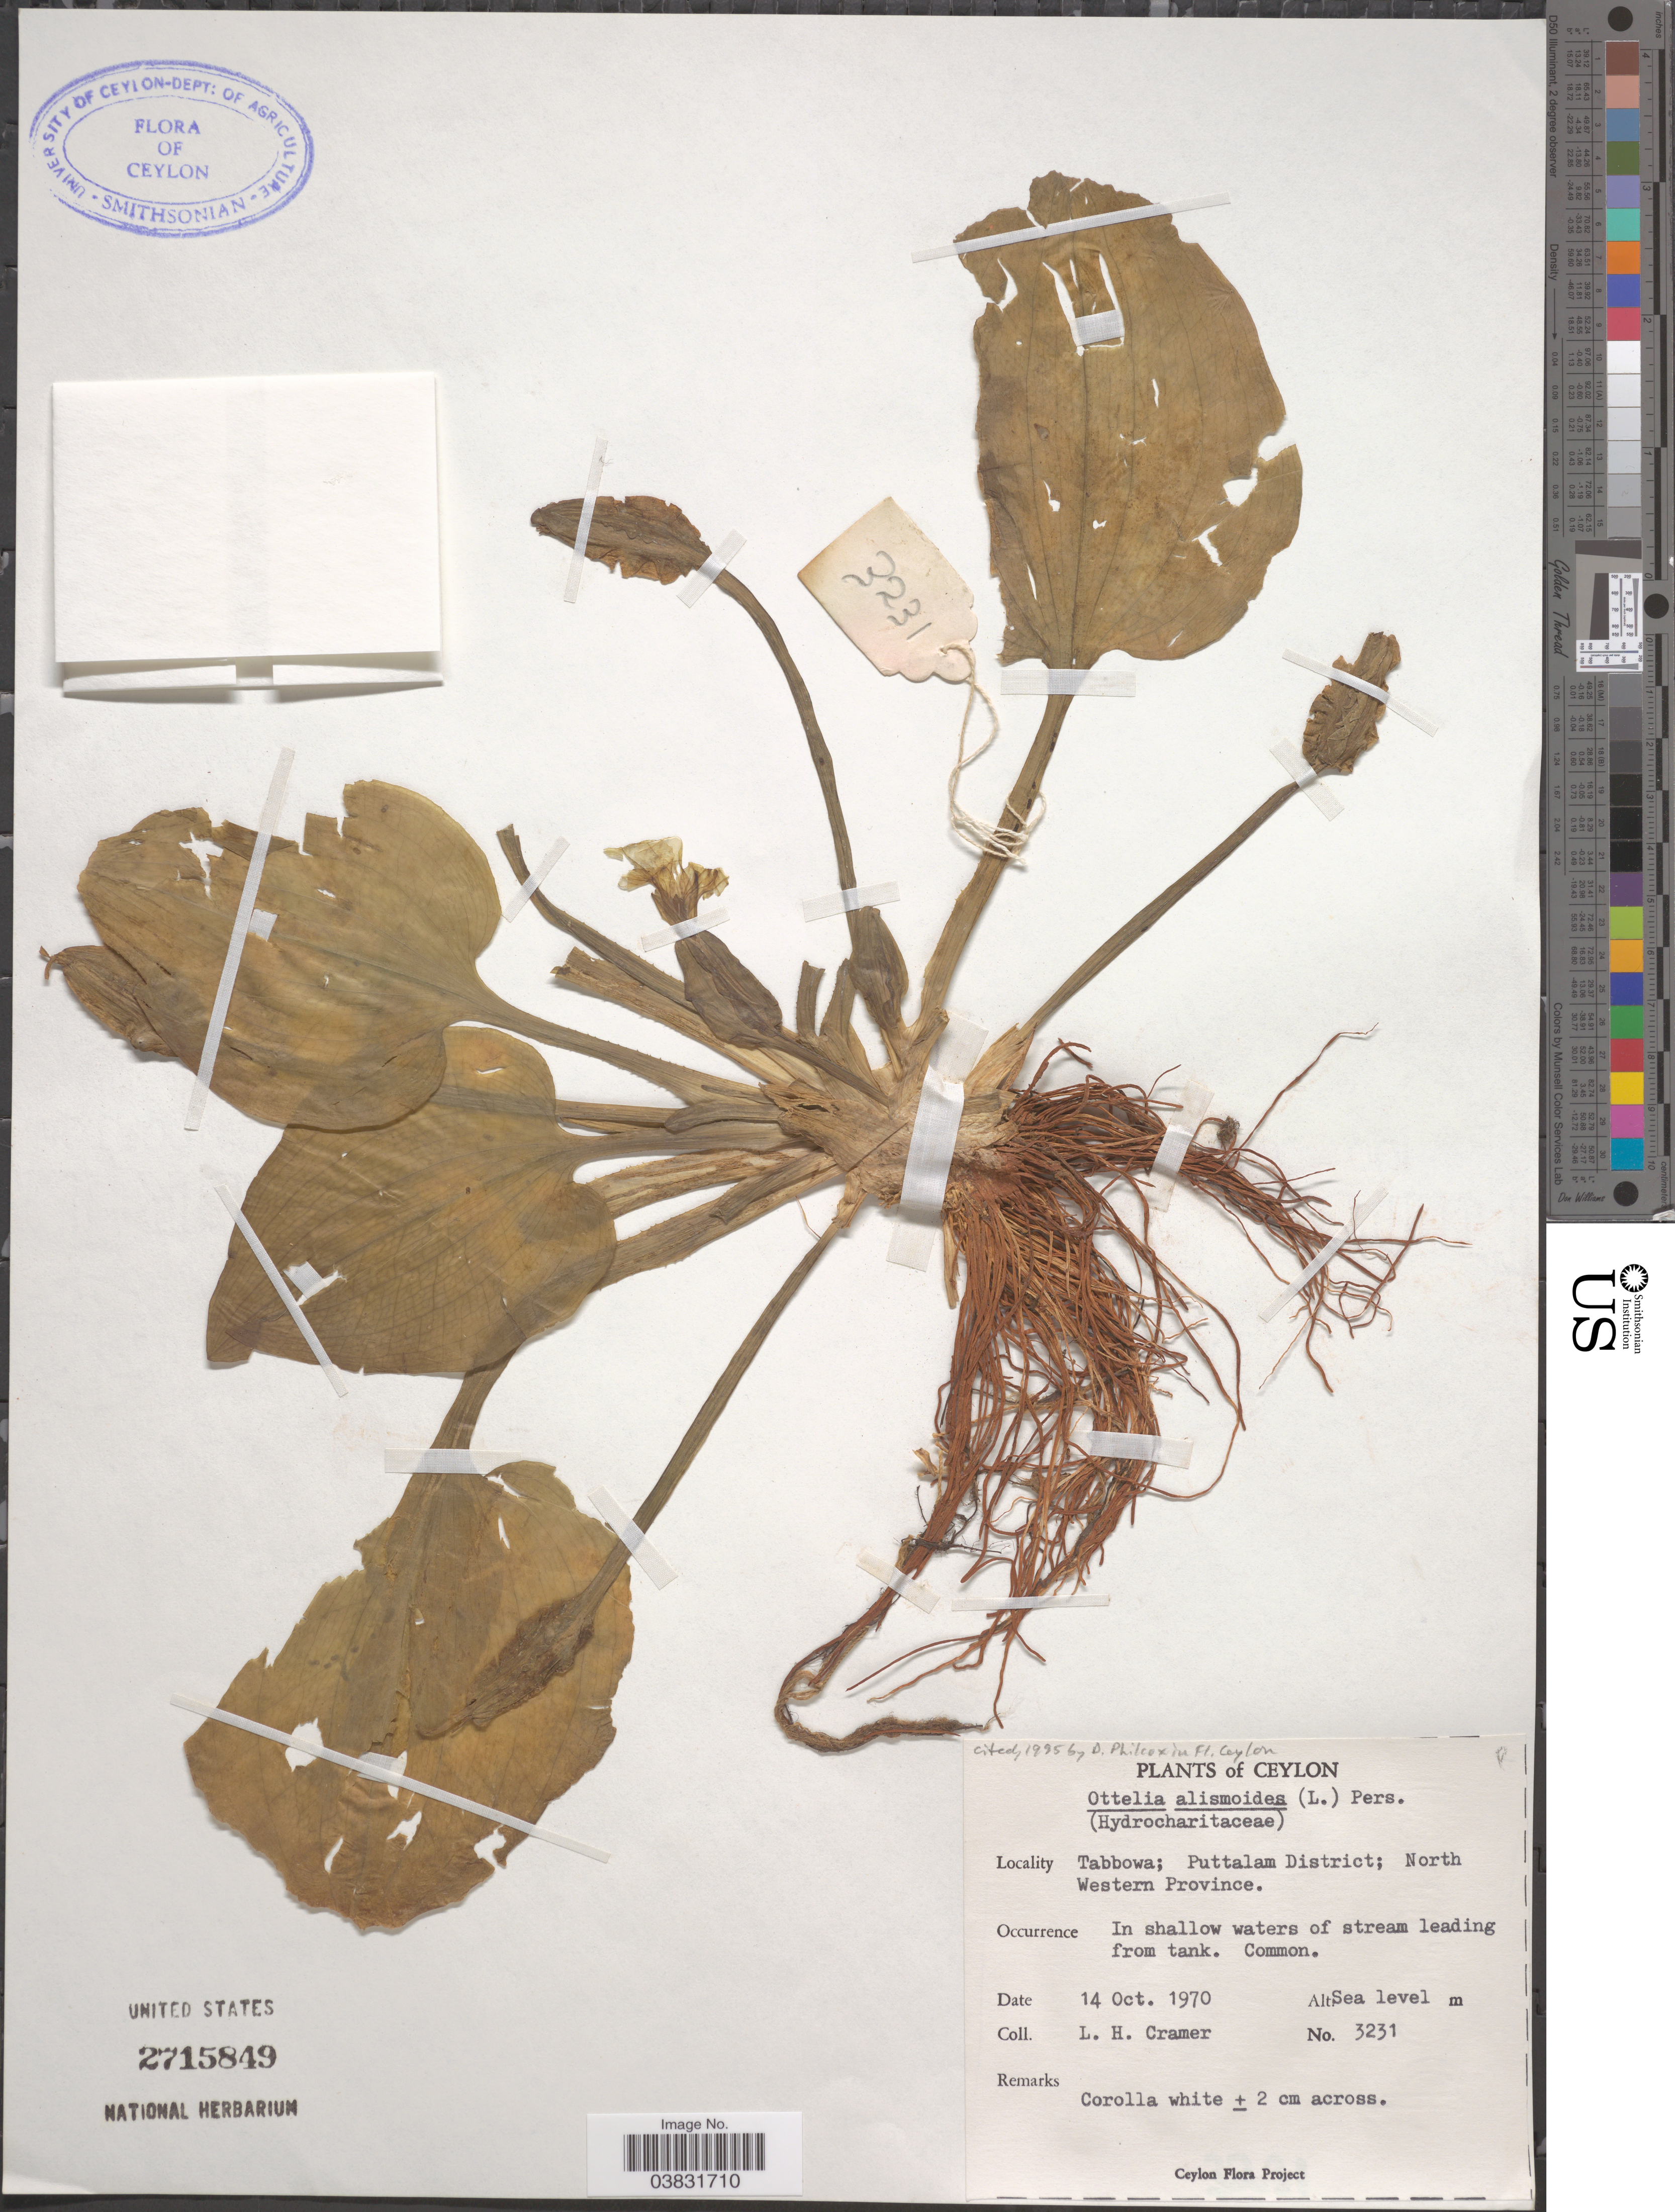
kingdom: Plantae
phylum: Tracheophyta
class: Liliopsida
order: Alismatales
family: Hydrocharitaceae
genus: Ottelia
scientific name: Ottelia alismoides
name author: Pers.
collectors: L. H. Cramer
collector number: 3231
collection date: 1970-10-14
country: Sri Lanka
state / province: Western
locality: Ceylon. Tabbowa; Puttalam District.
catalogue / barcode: US 2715849